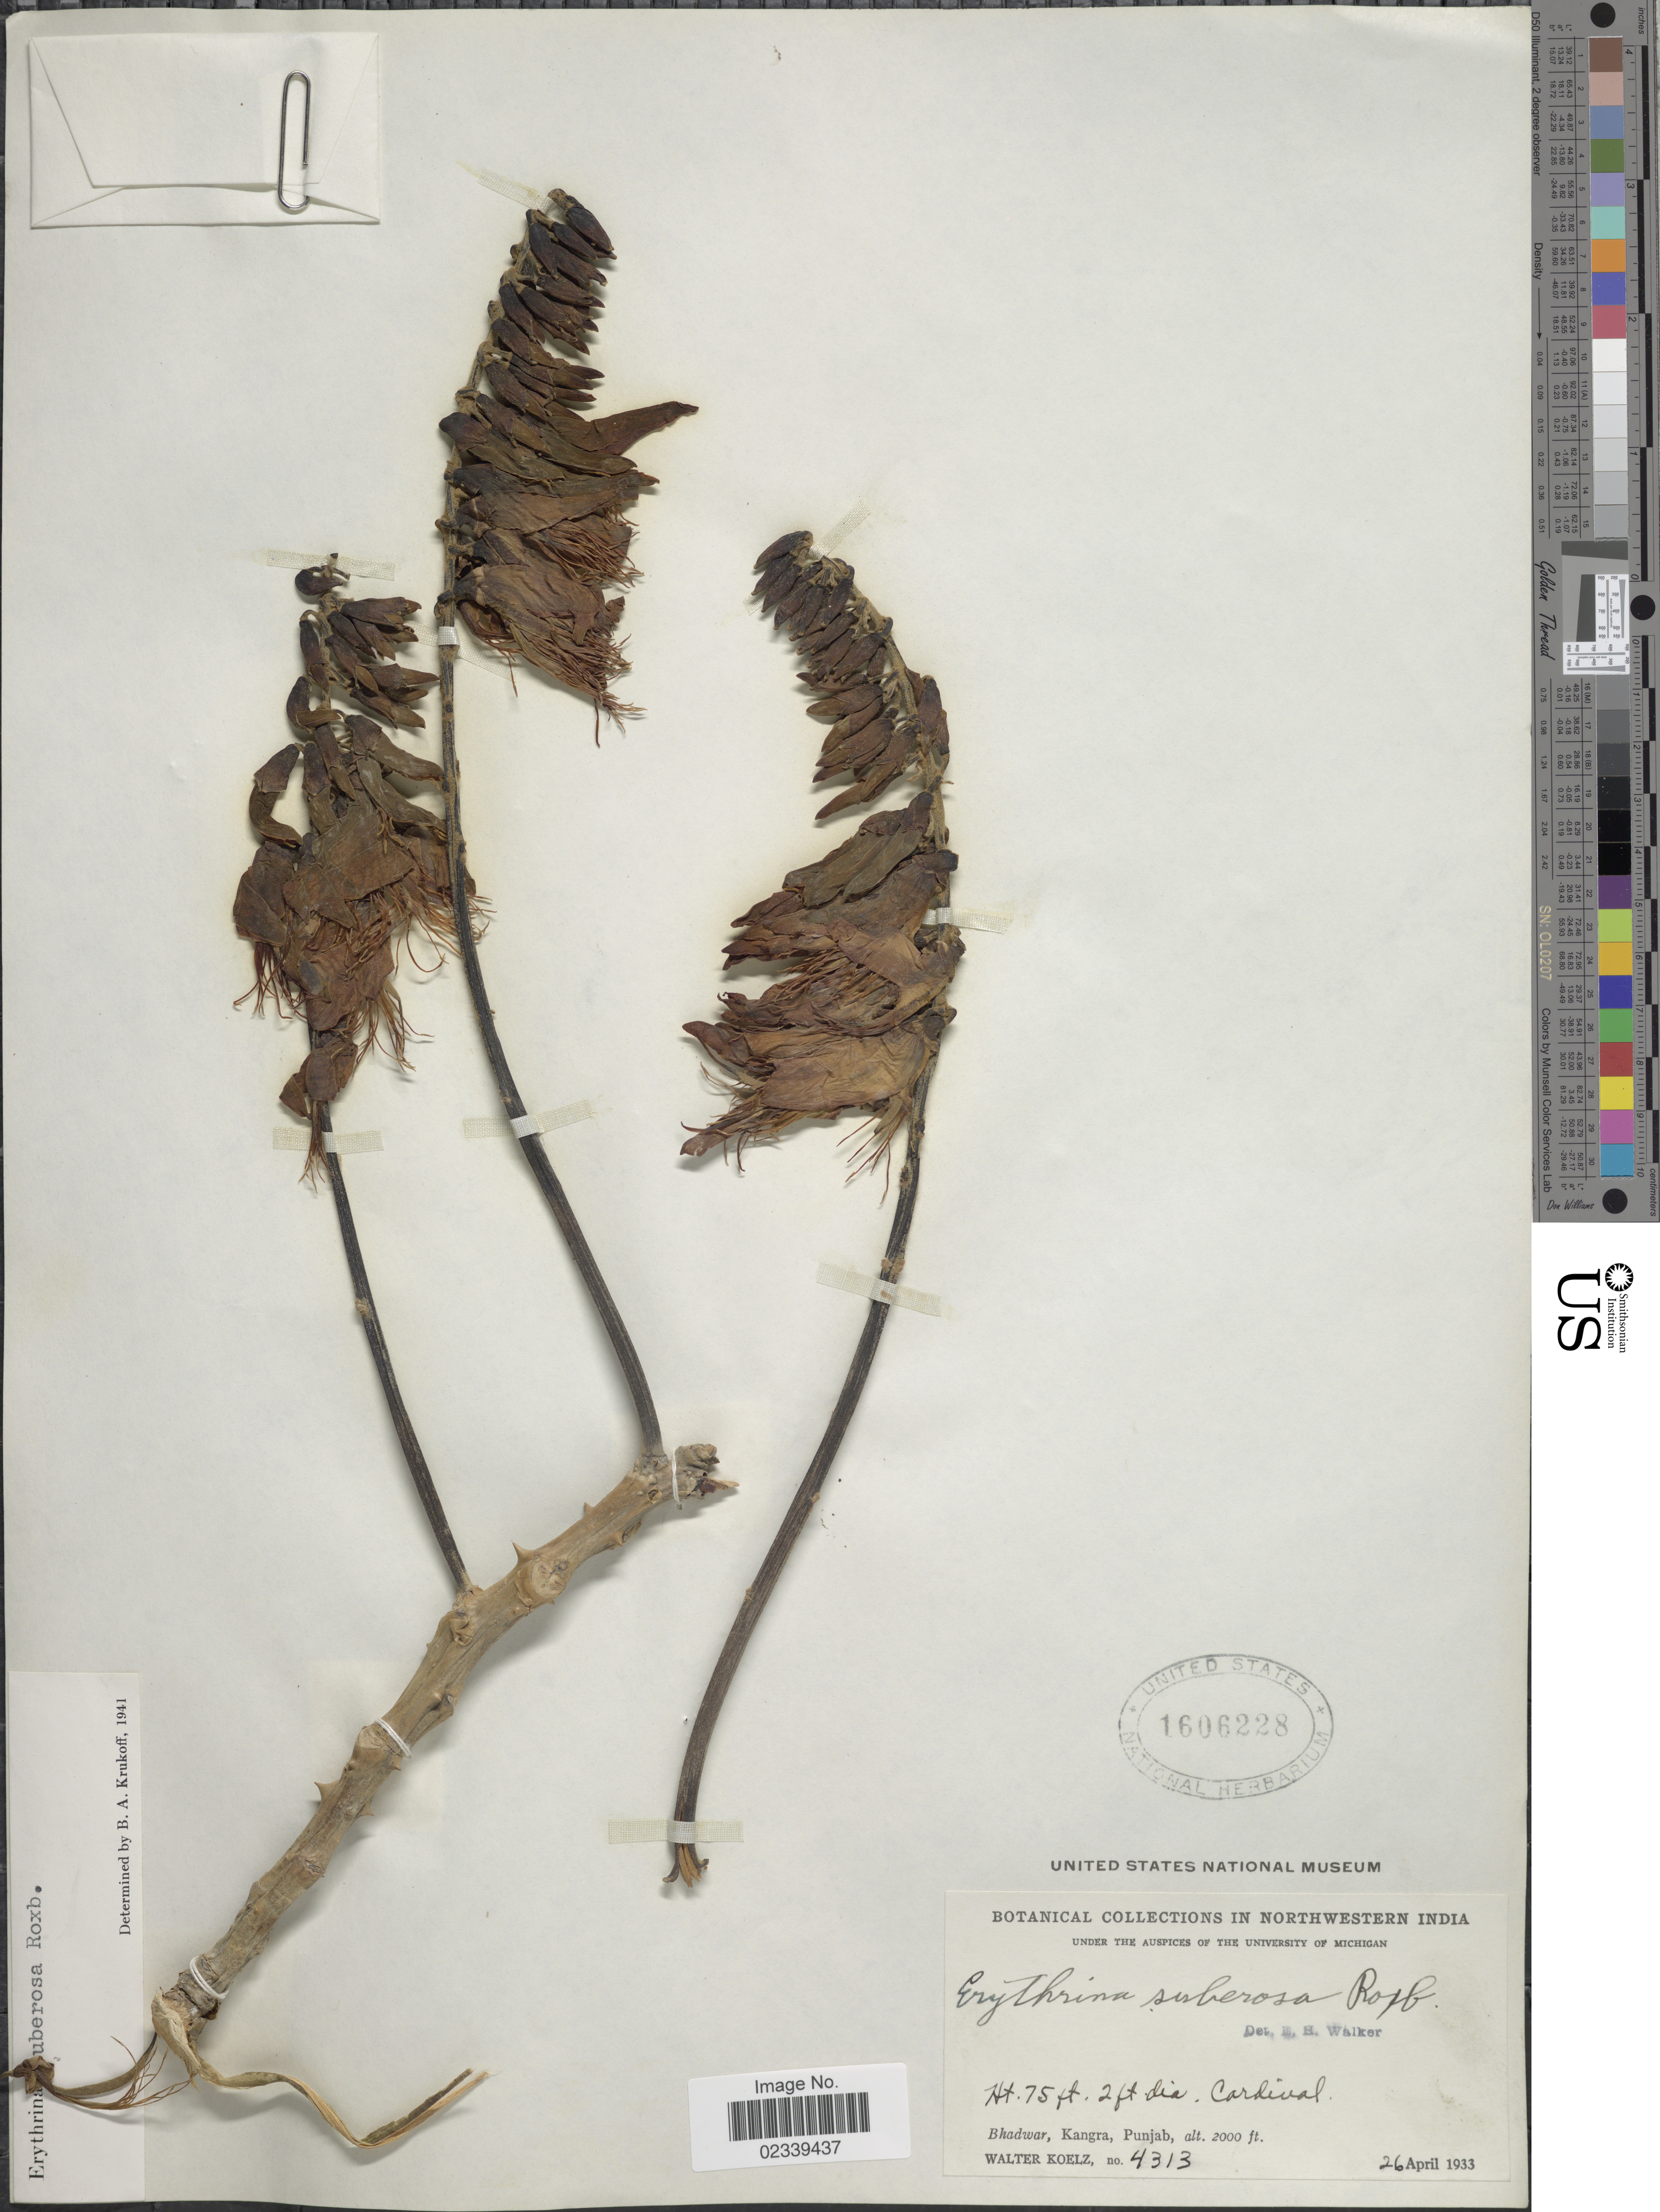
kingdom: Plantae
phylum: Tracheophyta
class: Magnoliopsida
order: Fabales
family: Fabaceae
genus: Erythrina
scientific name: Erythrina suberosa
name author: Roxb.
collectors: W. N. Koelz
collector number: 4313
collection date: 1933-04-26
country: India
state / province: Himachal Pradesh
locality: Northwestern India, Bhadwar, Kangra, Punjab.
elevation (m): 610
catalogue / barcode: US 1606228